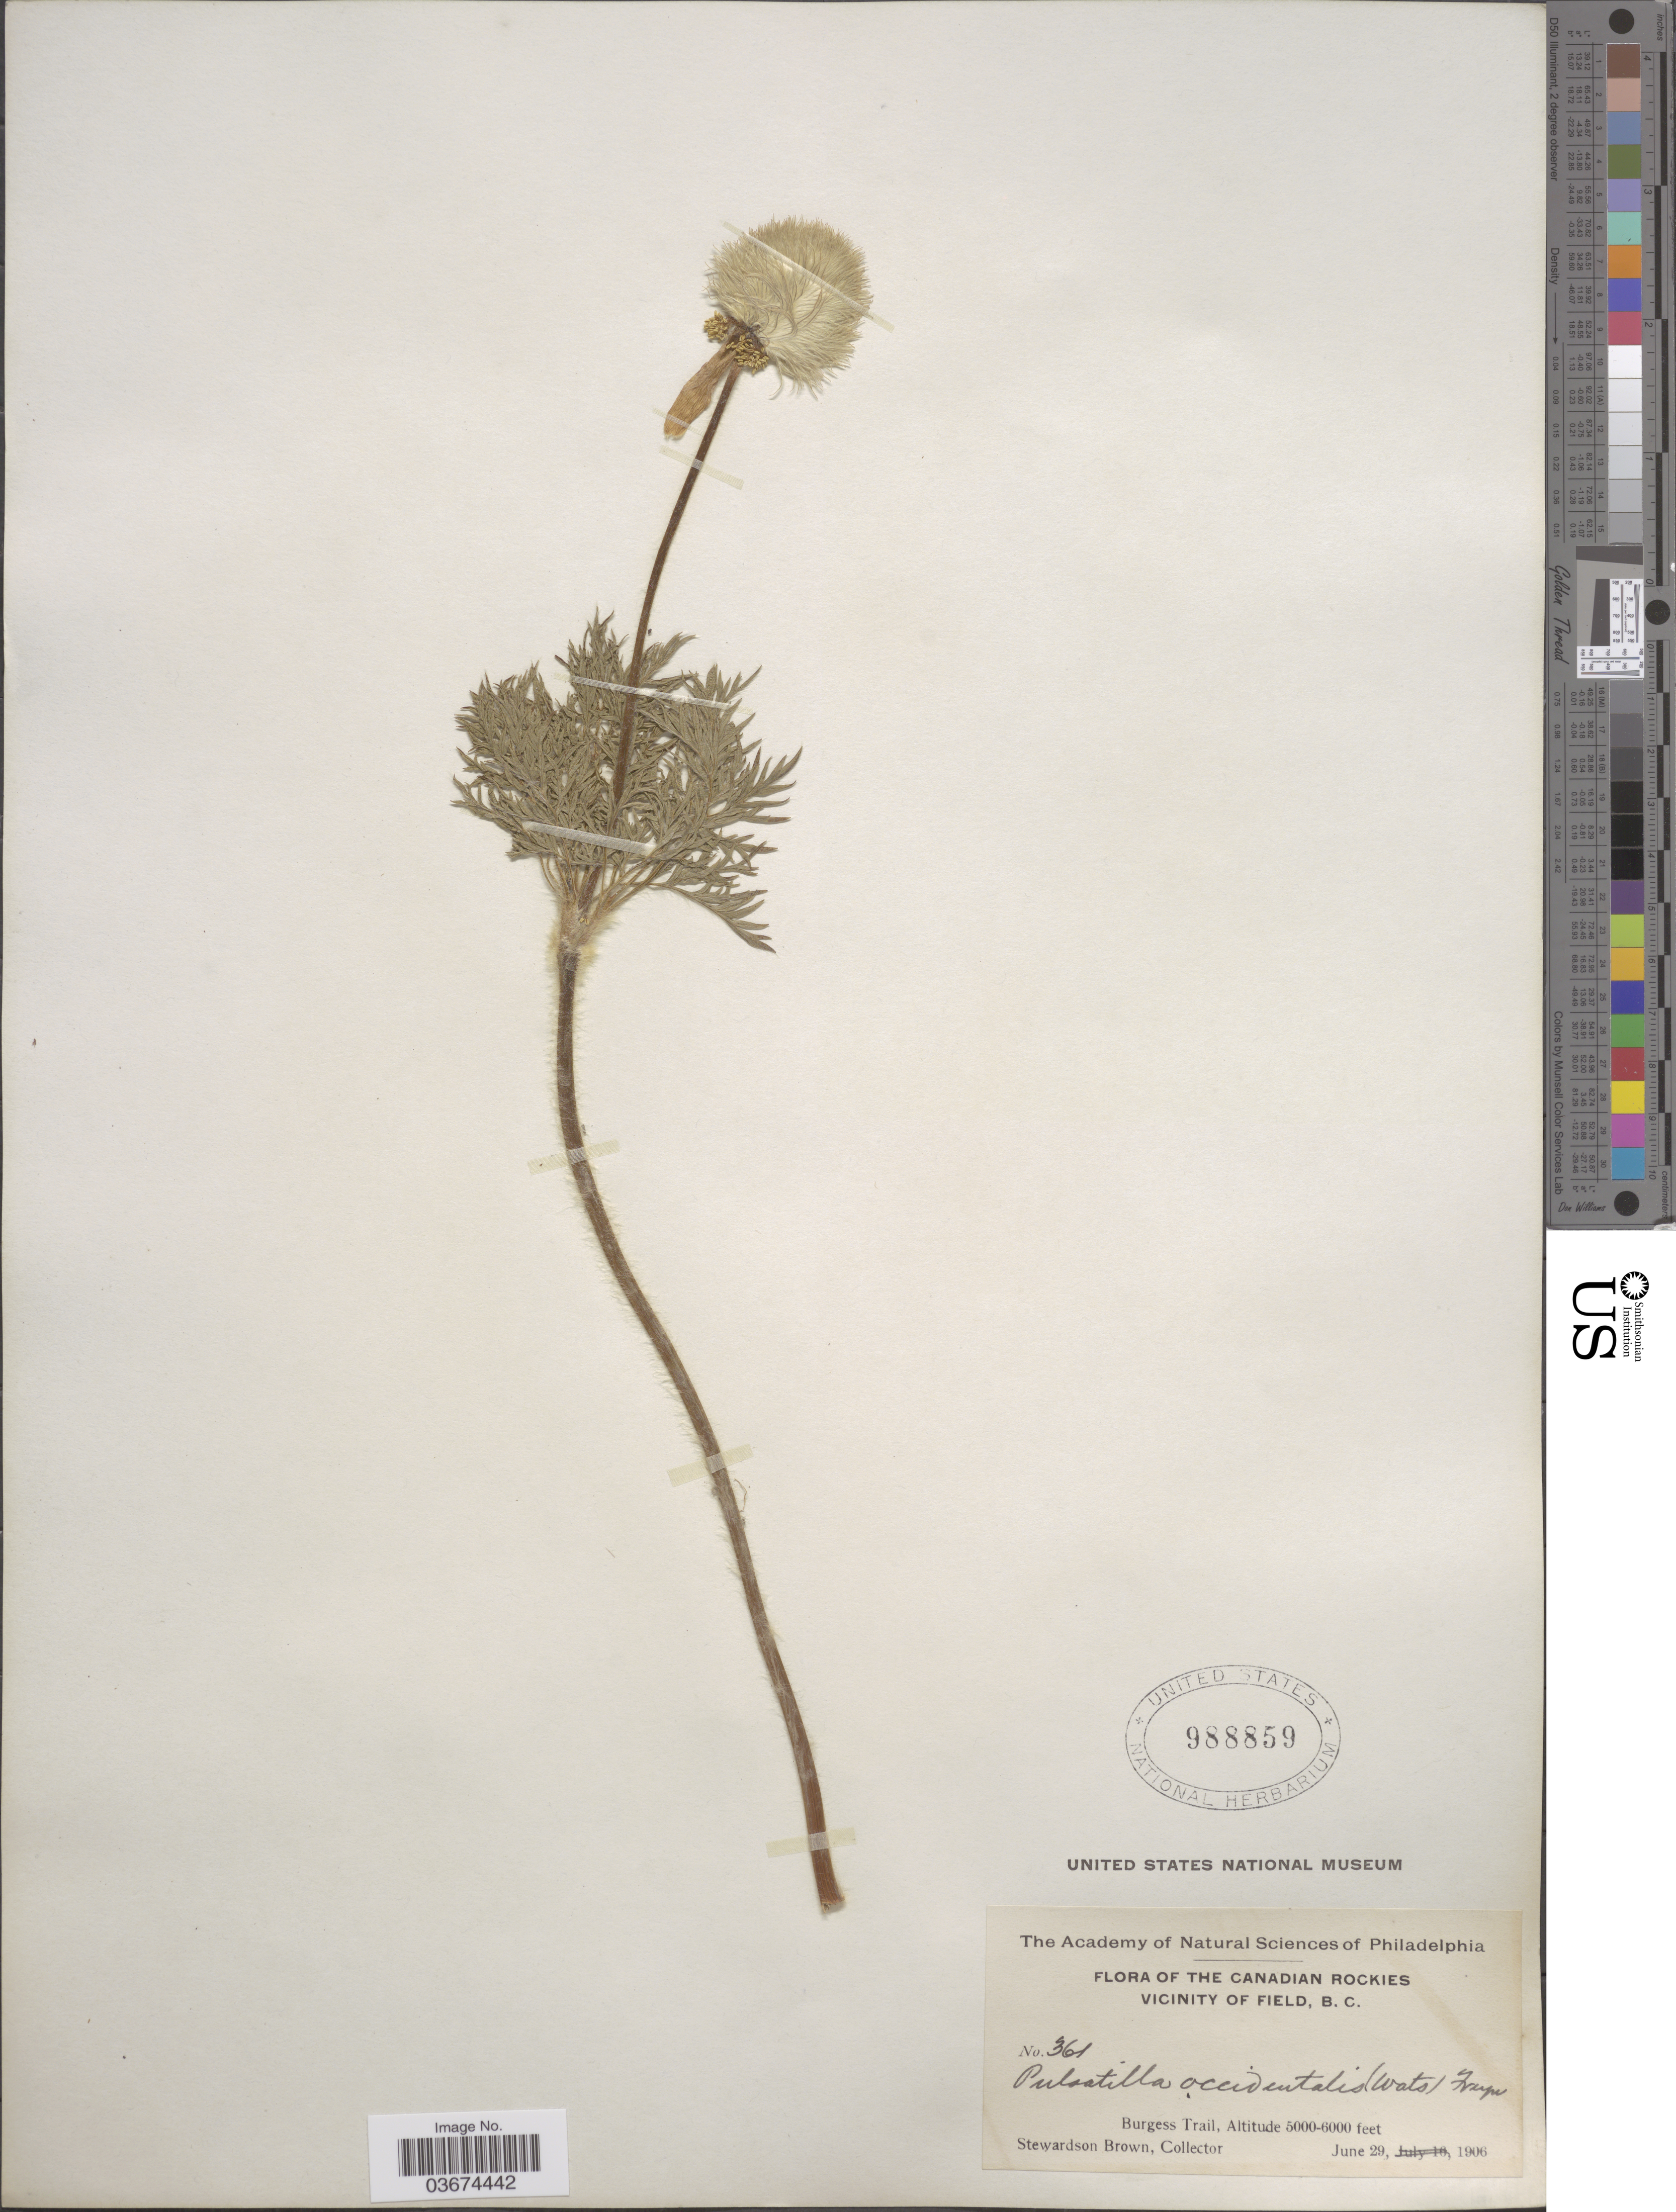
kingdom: Plantae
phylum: Tracheophyta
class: Magnoliopsida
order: Ranunculales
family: Ranunculaceae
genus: Pulsatilla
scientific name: Pulsatilla occidentalis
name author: (S. Watson) Freyn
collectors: S. Brown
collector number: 361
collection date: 1906-06-29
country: Canada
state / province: British Columbia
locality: The Canadian Rockies. Vicinity of Field. Burgess Trail.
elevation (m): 1524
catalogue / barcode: US 988859